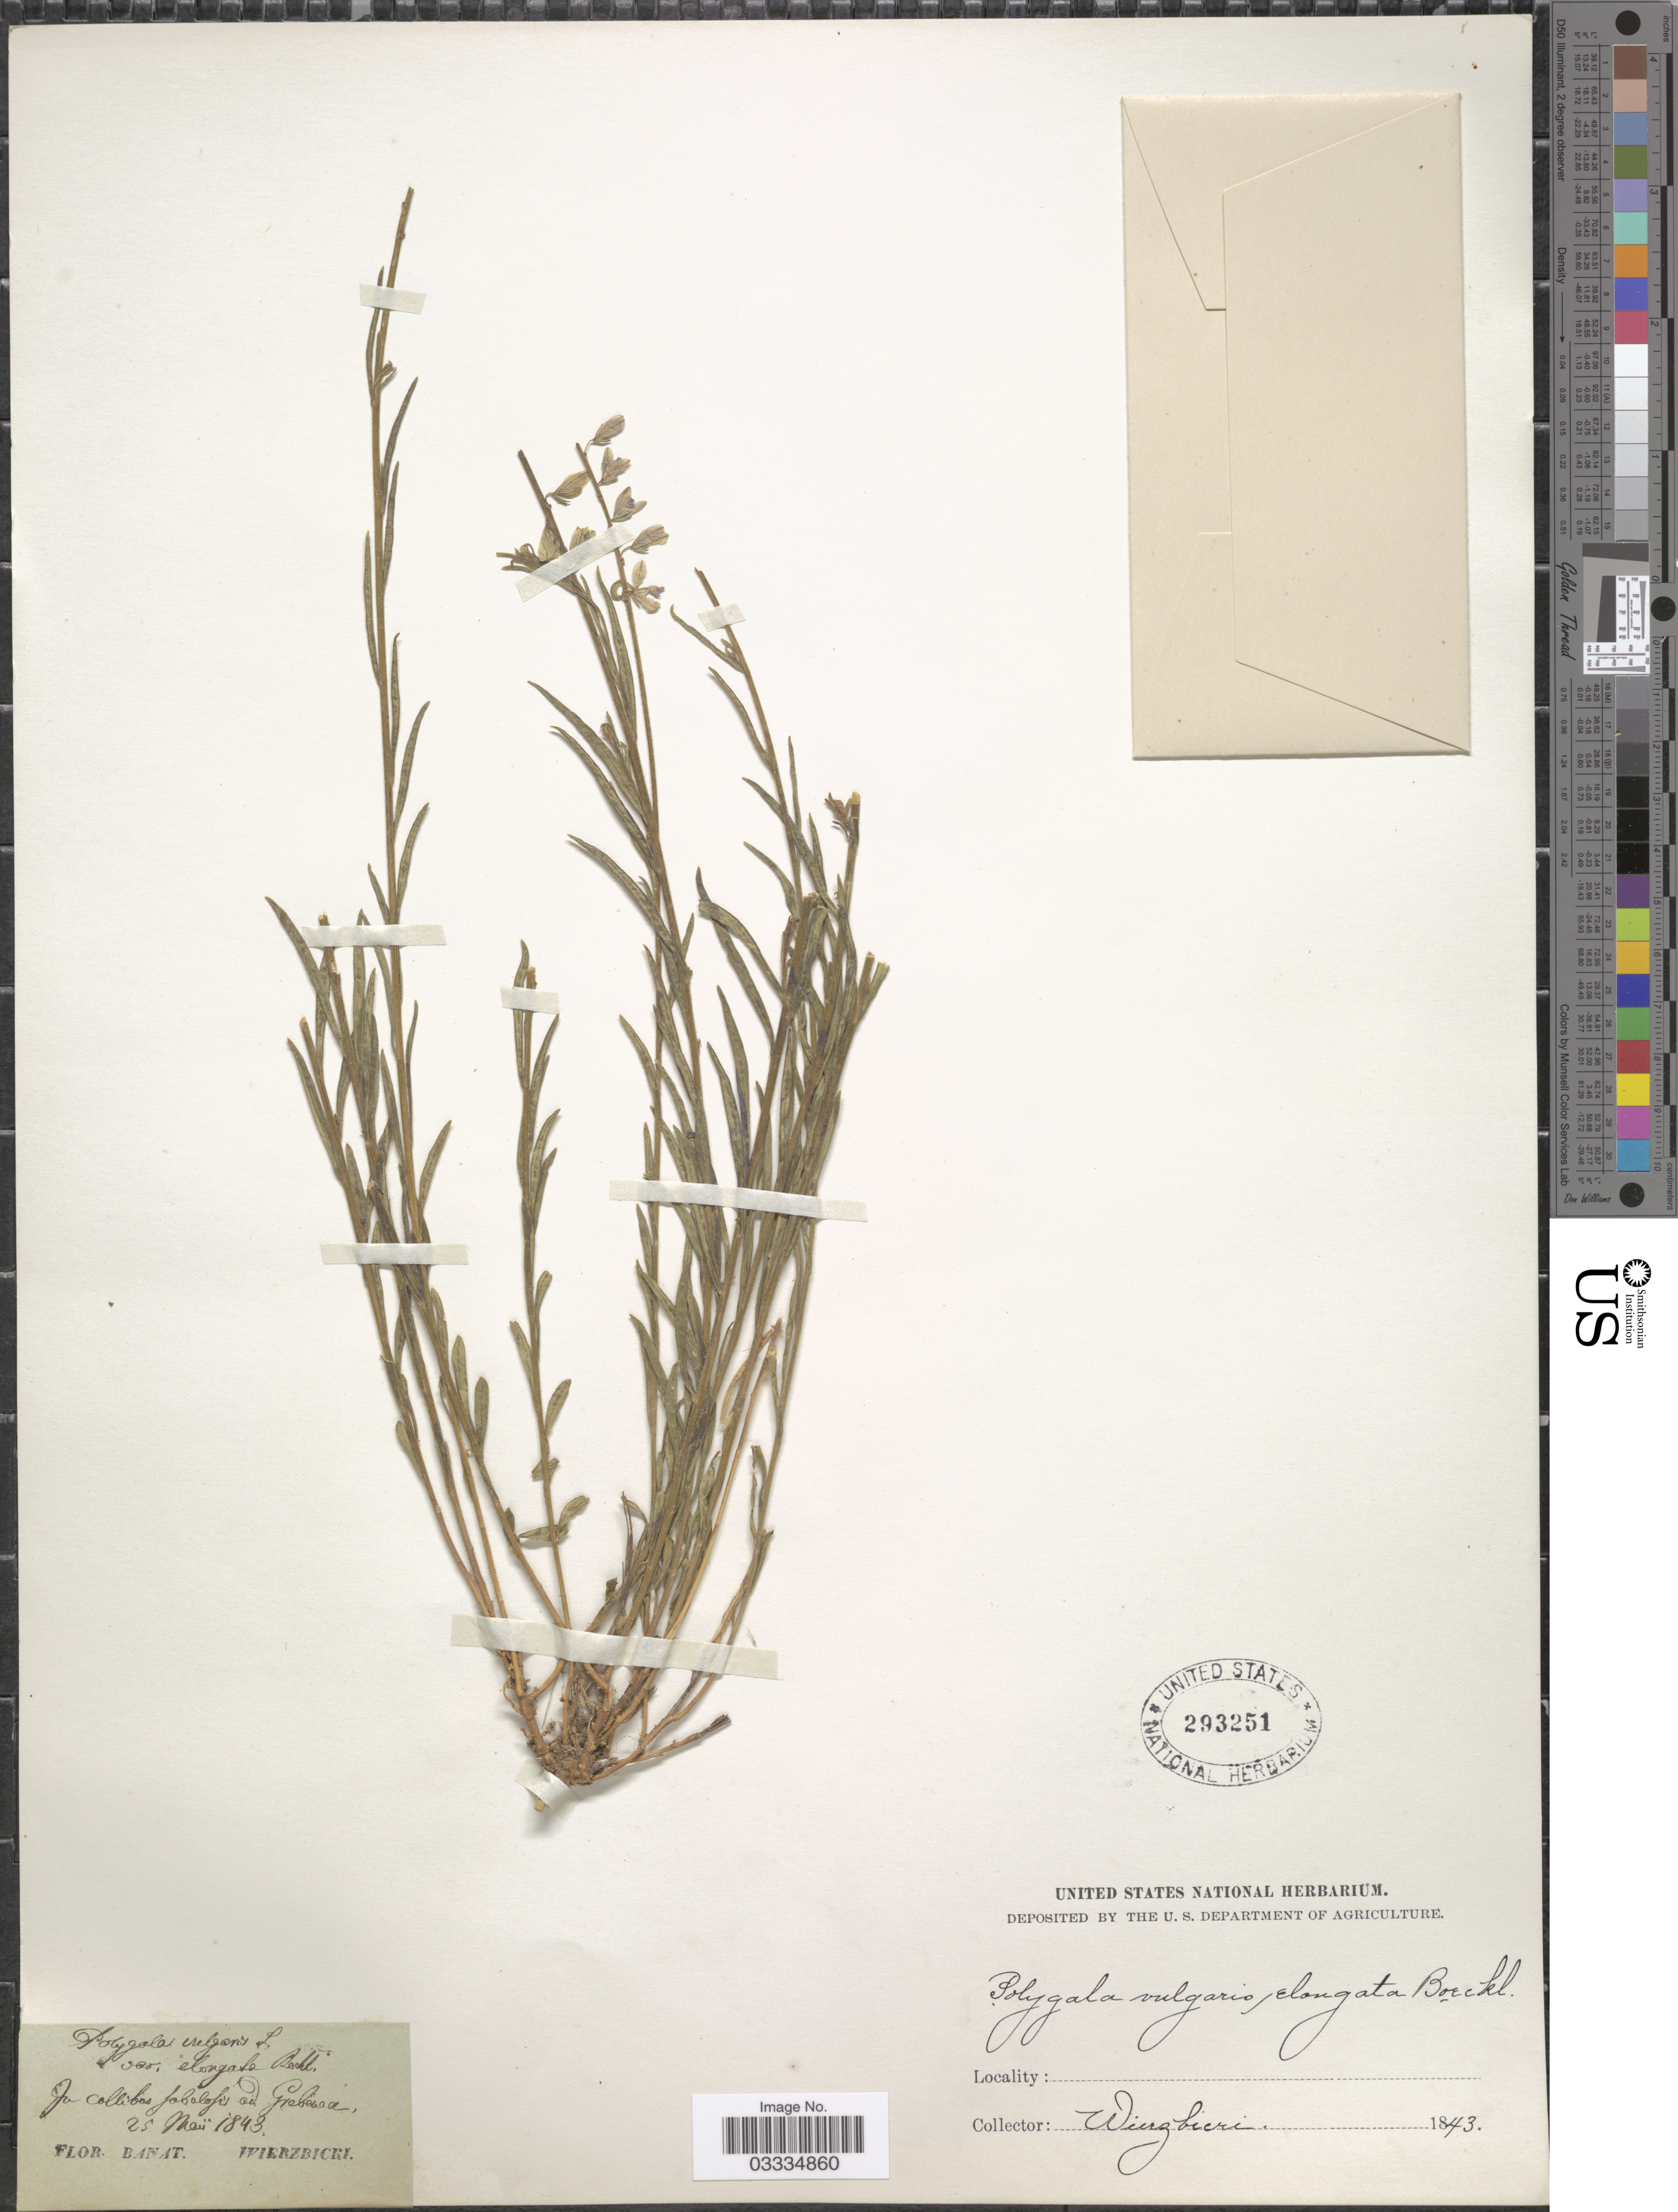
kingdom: Plantae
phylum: Tracheophyta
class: Magnoliopsida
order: Fabales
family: Polygalaceae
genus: Polygala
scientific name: Polygala vulgaris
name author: L.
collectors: Wierzbicki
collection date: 1843-05-25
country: Hungary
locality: In collibus jobalofis [interpreted] ad Grebenad [interpreted]. Banat.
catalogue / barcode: US 293251